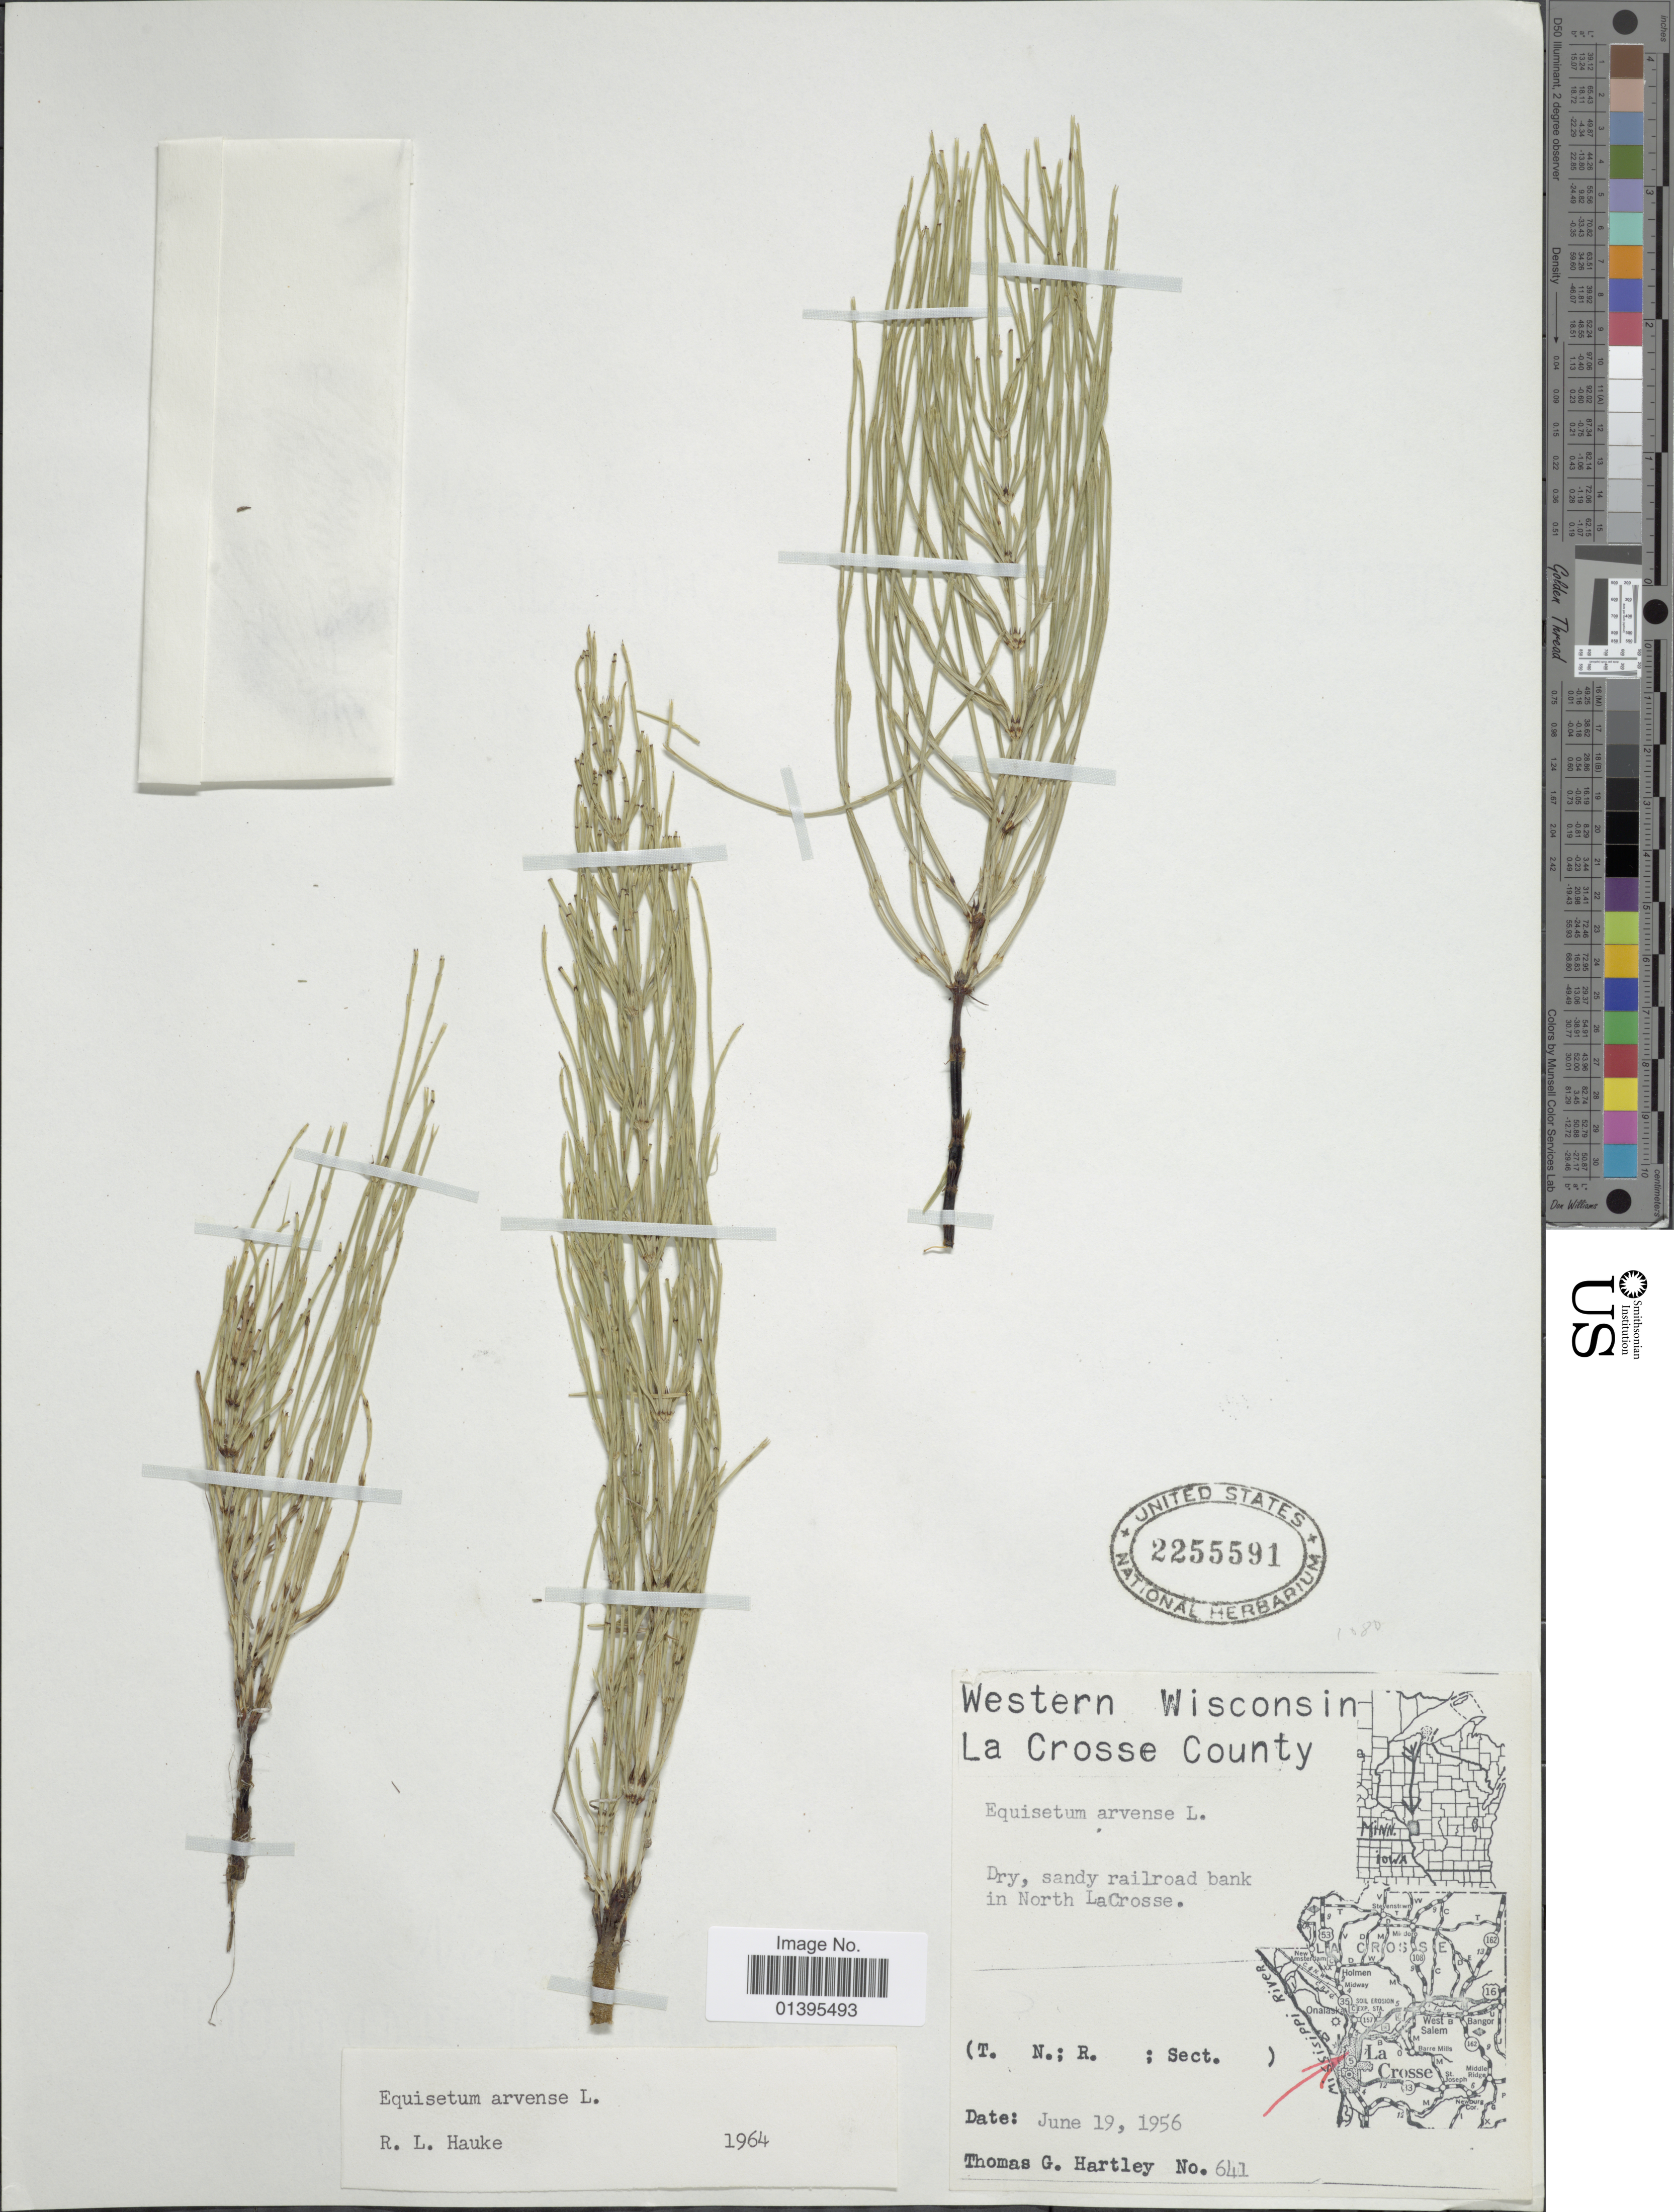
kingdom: Plantae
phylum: Tracheophyta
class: Polypodiopsida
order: Equisetales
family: Equisetaceae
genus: Equisetum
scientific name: Equisetum arvense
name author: L.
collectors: T. G. Hartley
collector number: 641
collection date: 1956-06-19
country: United States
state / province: Wisconsin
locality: Western Wisconsin in La Crosse County, sandy railroad bank in North LaCrosse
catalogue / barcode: US 2255591